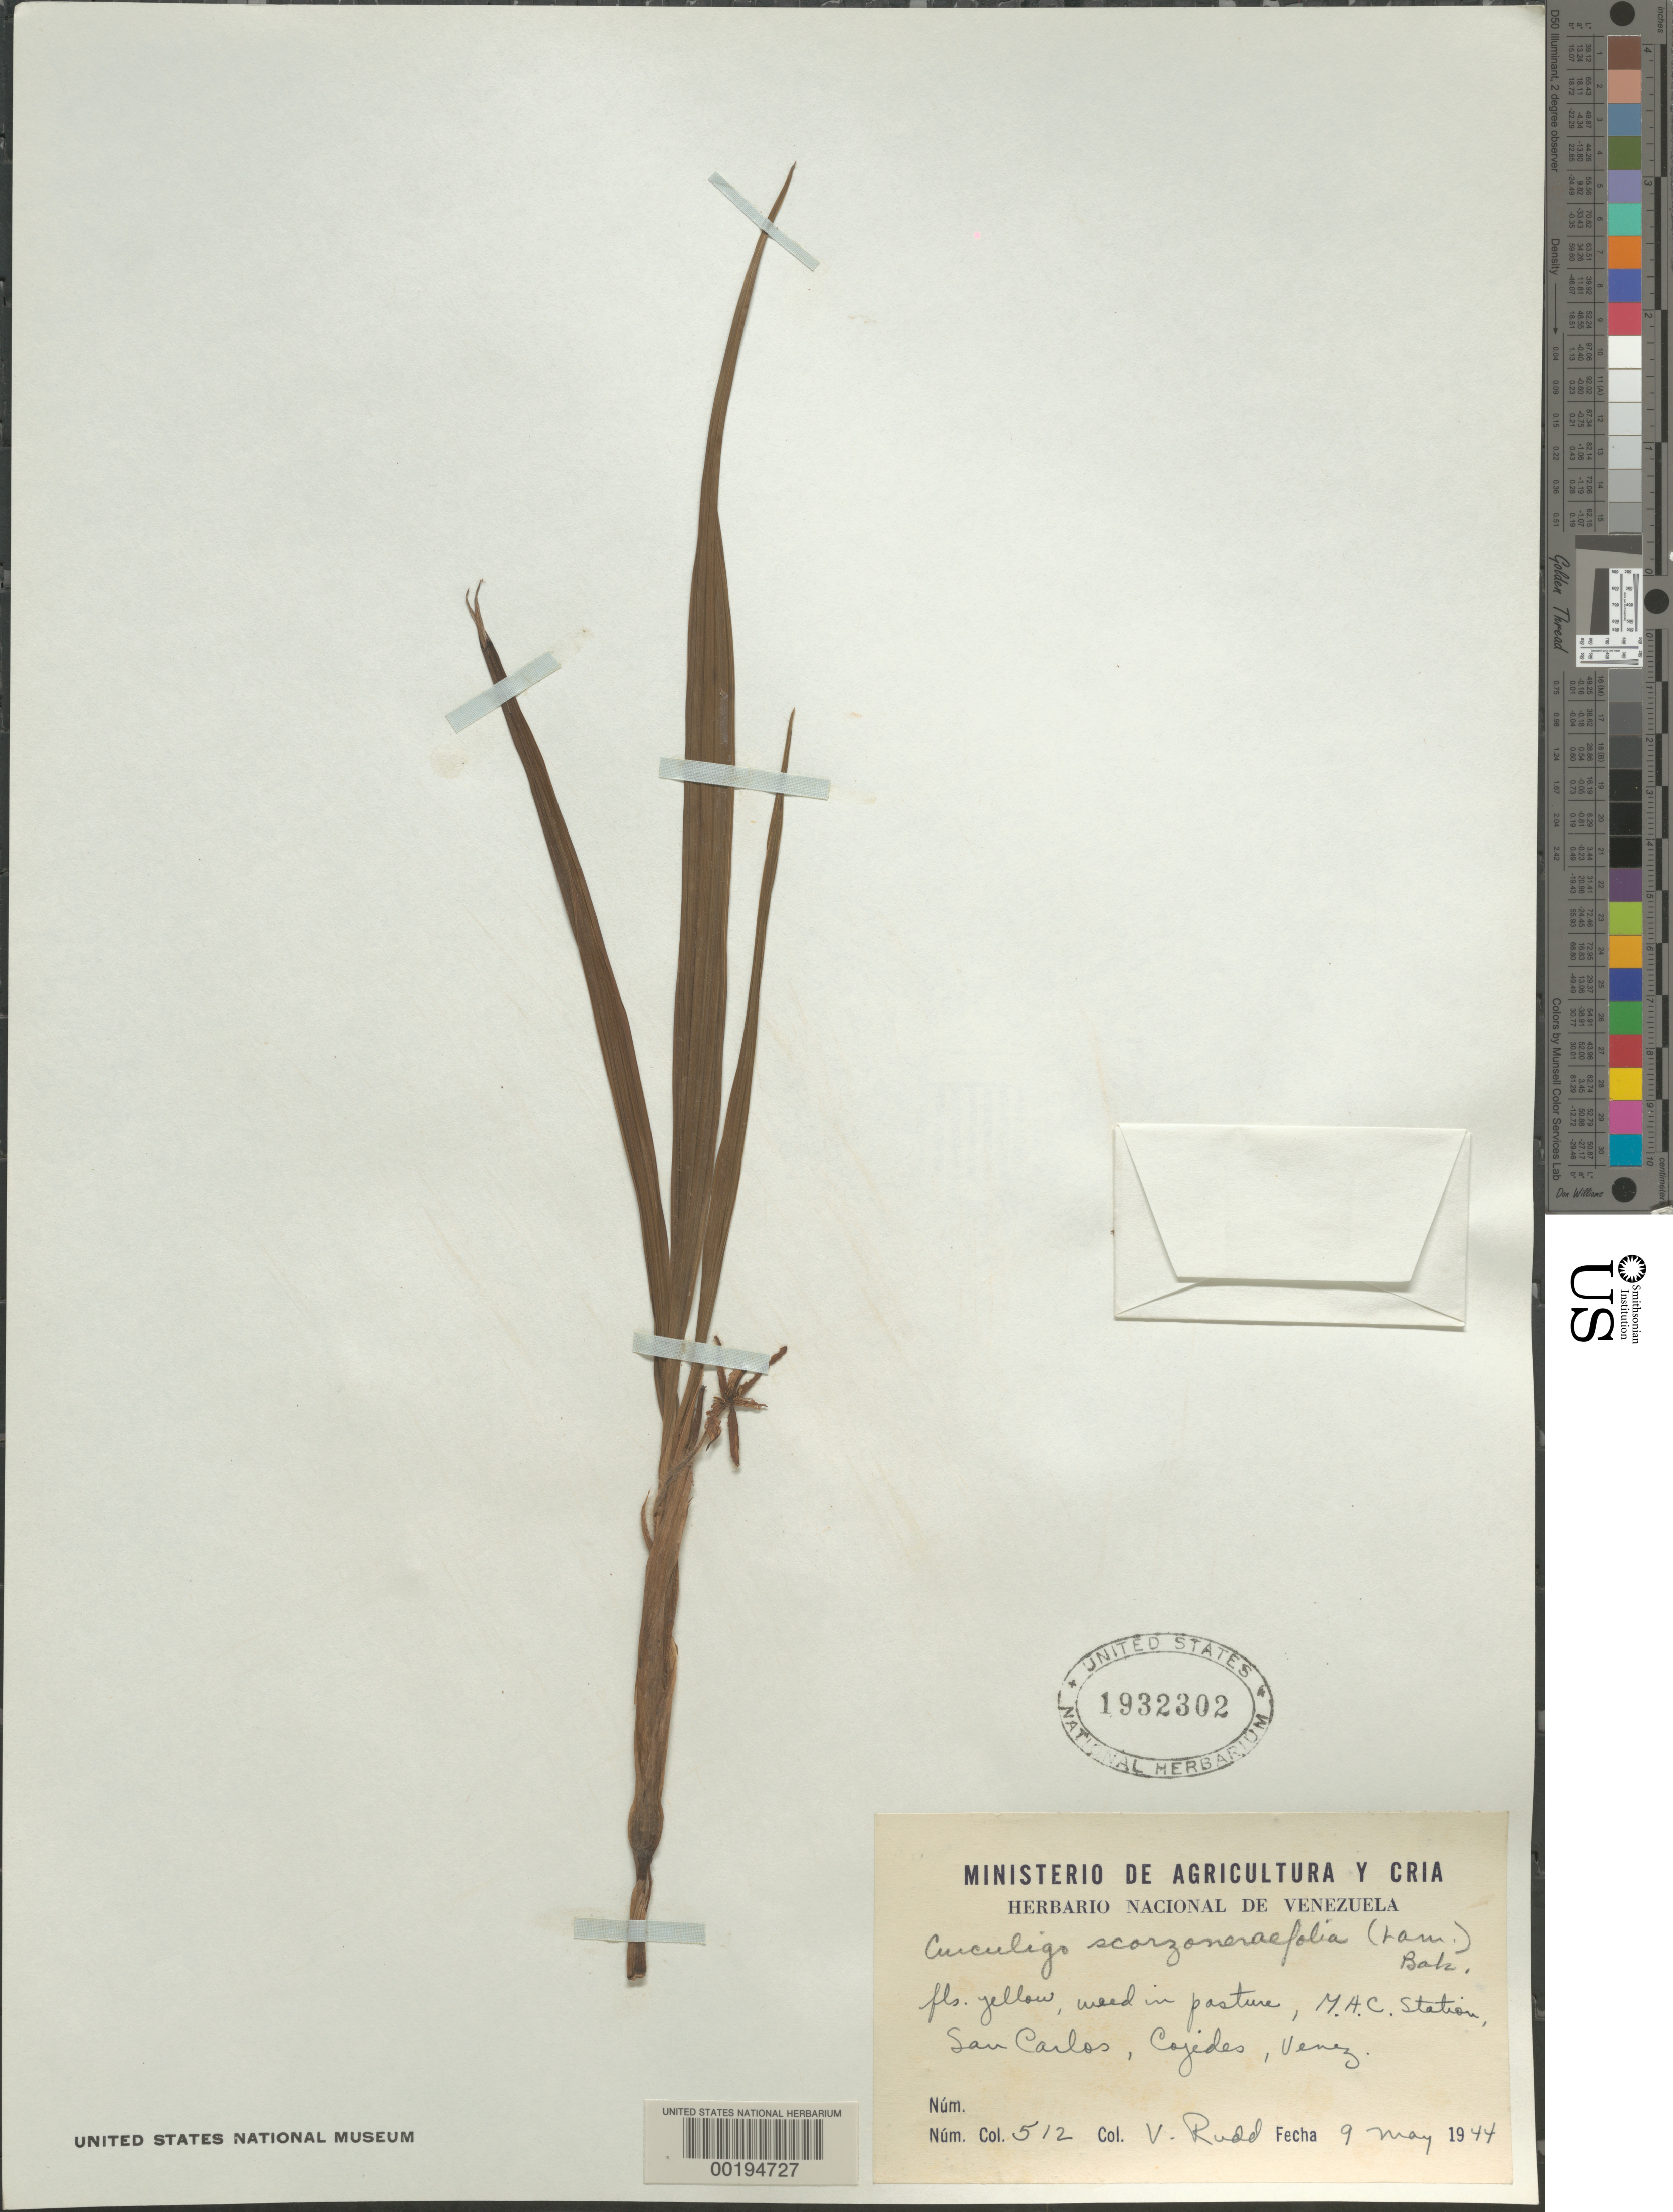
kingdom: Plantae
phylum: Tracheophyta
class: Liliopsida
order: Asparagales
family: Hypoxidaceae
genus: Curculigo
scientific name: Curculigo scorzonerifolia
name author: (Lam.) Baker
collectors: V. E. Rudd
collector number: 512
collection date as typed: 09 May 1944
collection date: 1944-05-09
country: Venezuela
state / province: Cojedes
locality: San carlos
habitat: In pasture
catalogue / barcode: US 1932302